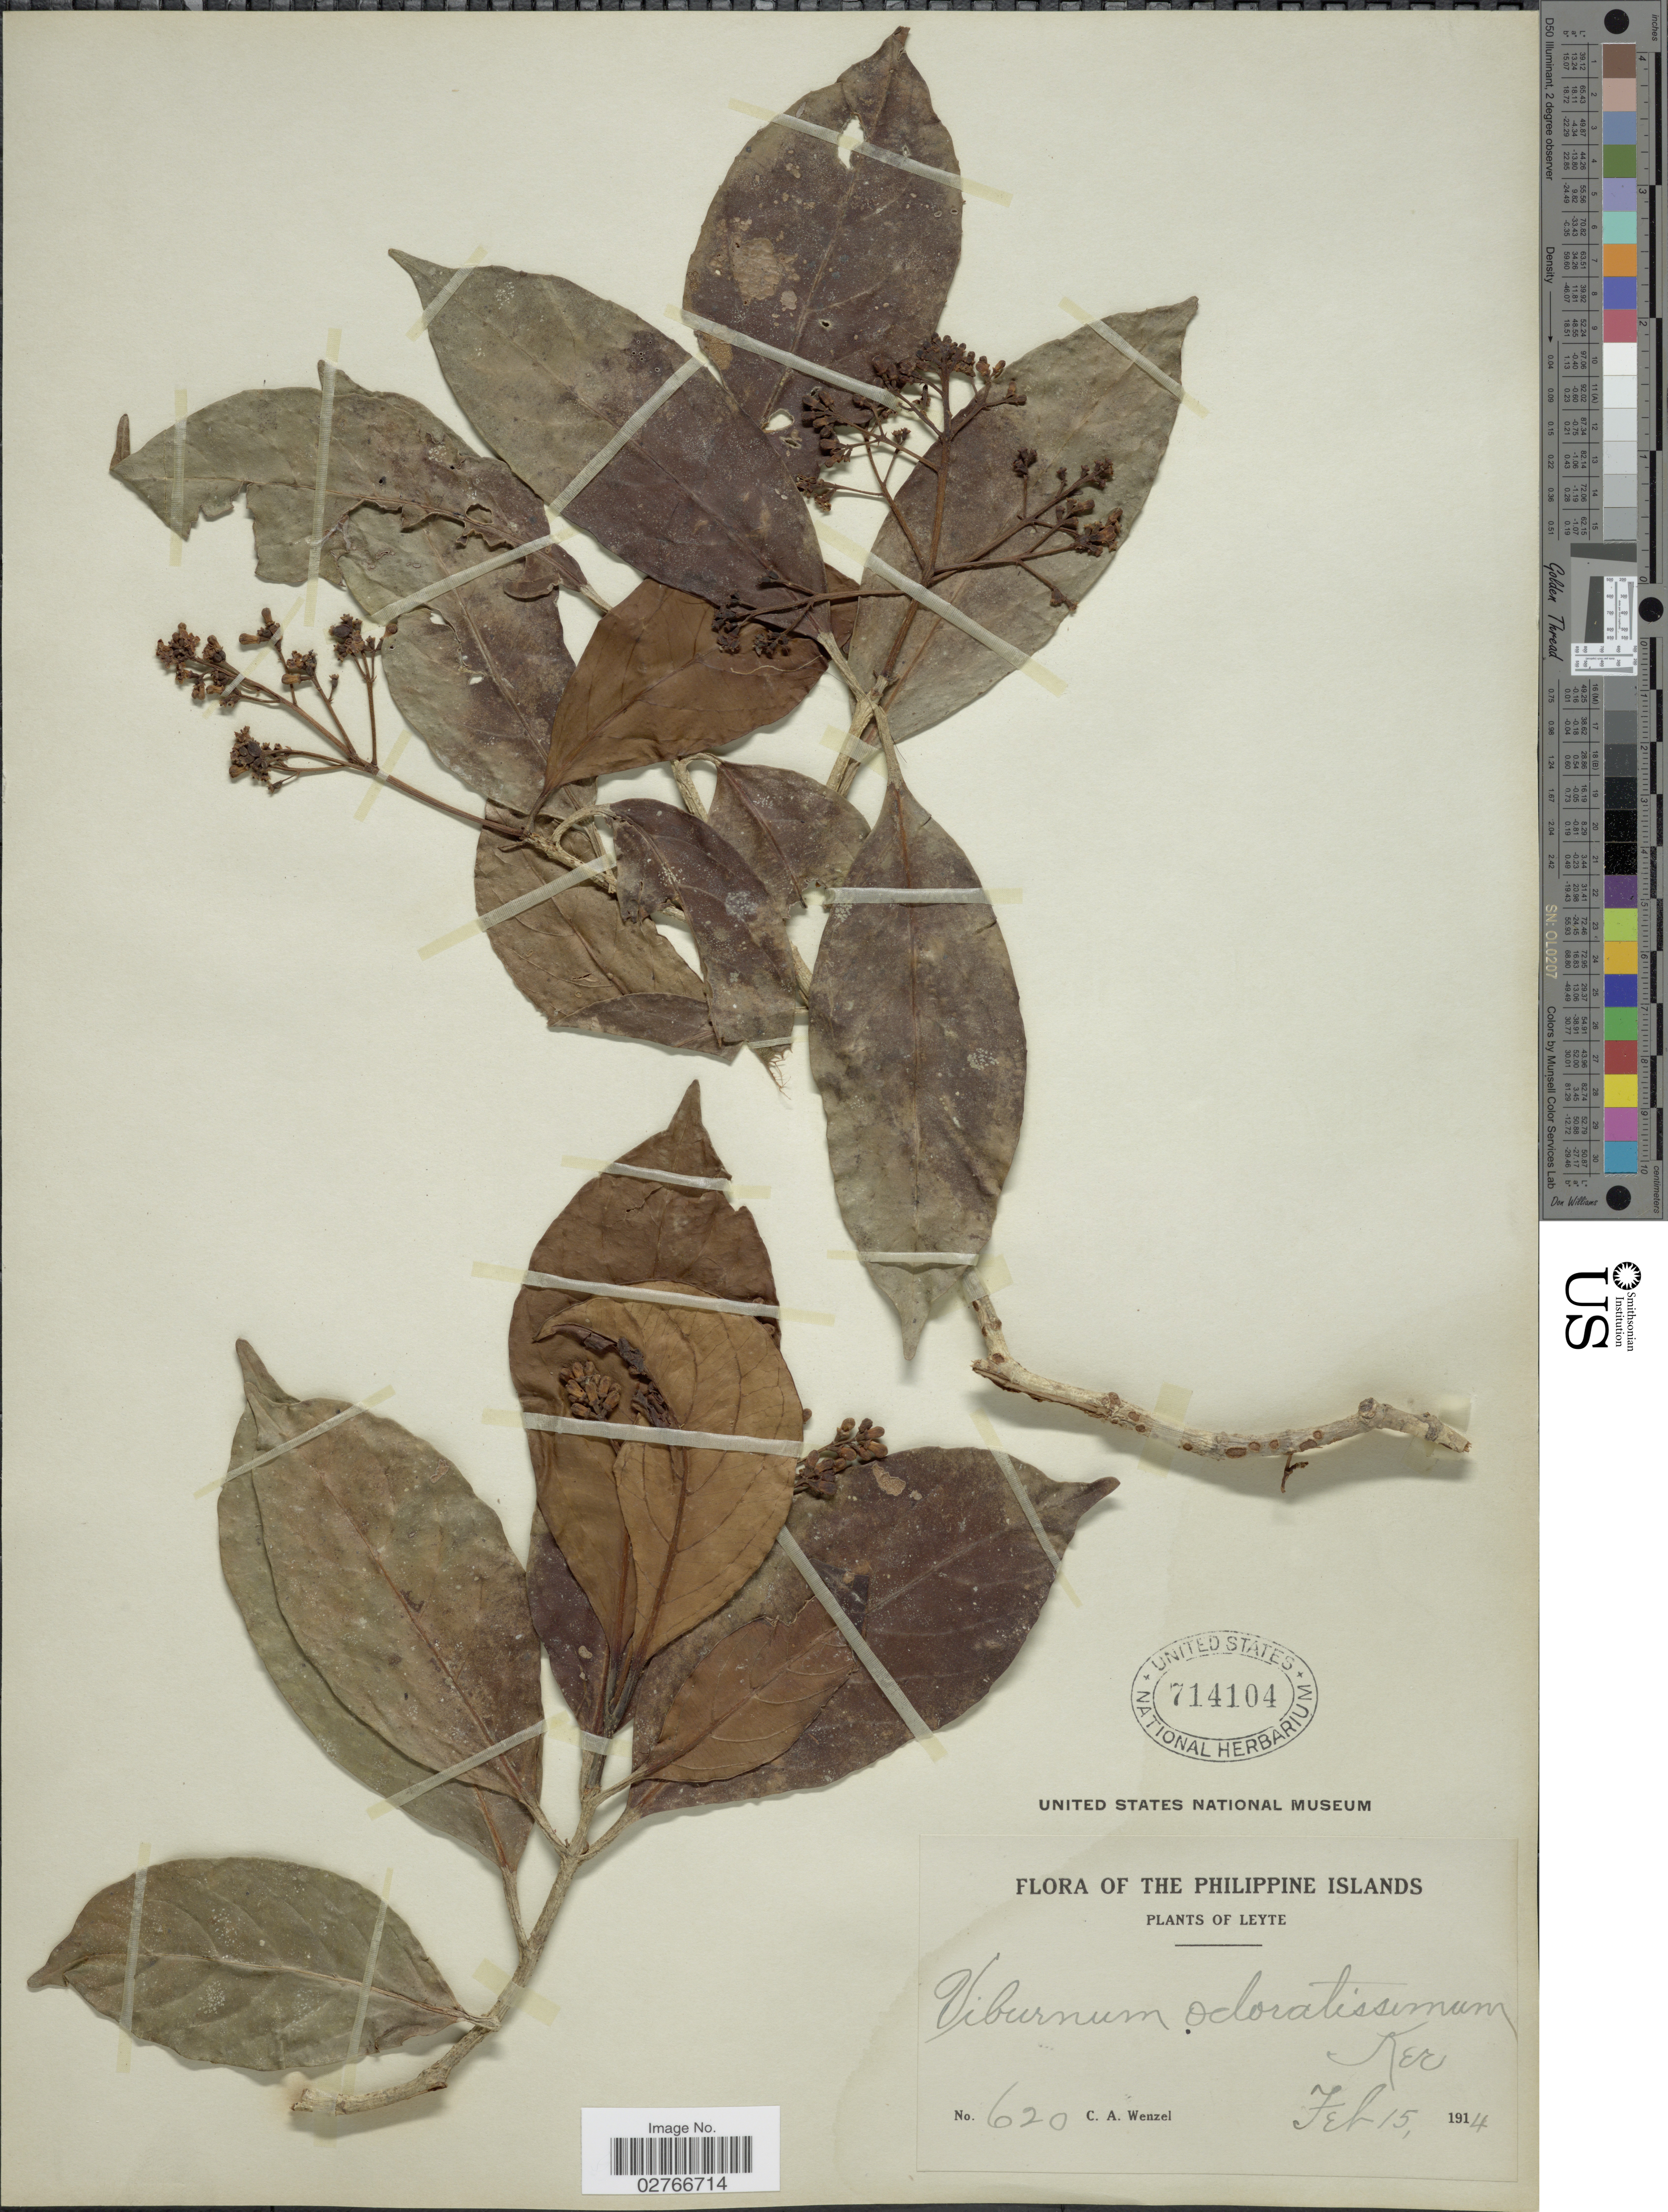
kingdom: Plantae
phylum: Tracheophyta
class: Magnoliopsida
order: Dipsacales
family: Viburnaceae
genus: Viburnum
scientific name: Viburnum odoratissimum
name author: Ker Gawl.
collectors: C. Wenzel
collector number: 620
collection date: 1914-02-15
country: Philippines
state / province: Eastern Visayas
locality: Leyte.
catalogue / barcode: US 714104